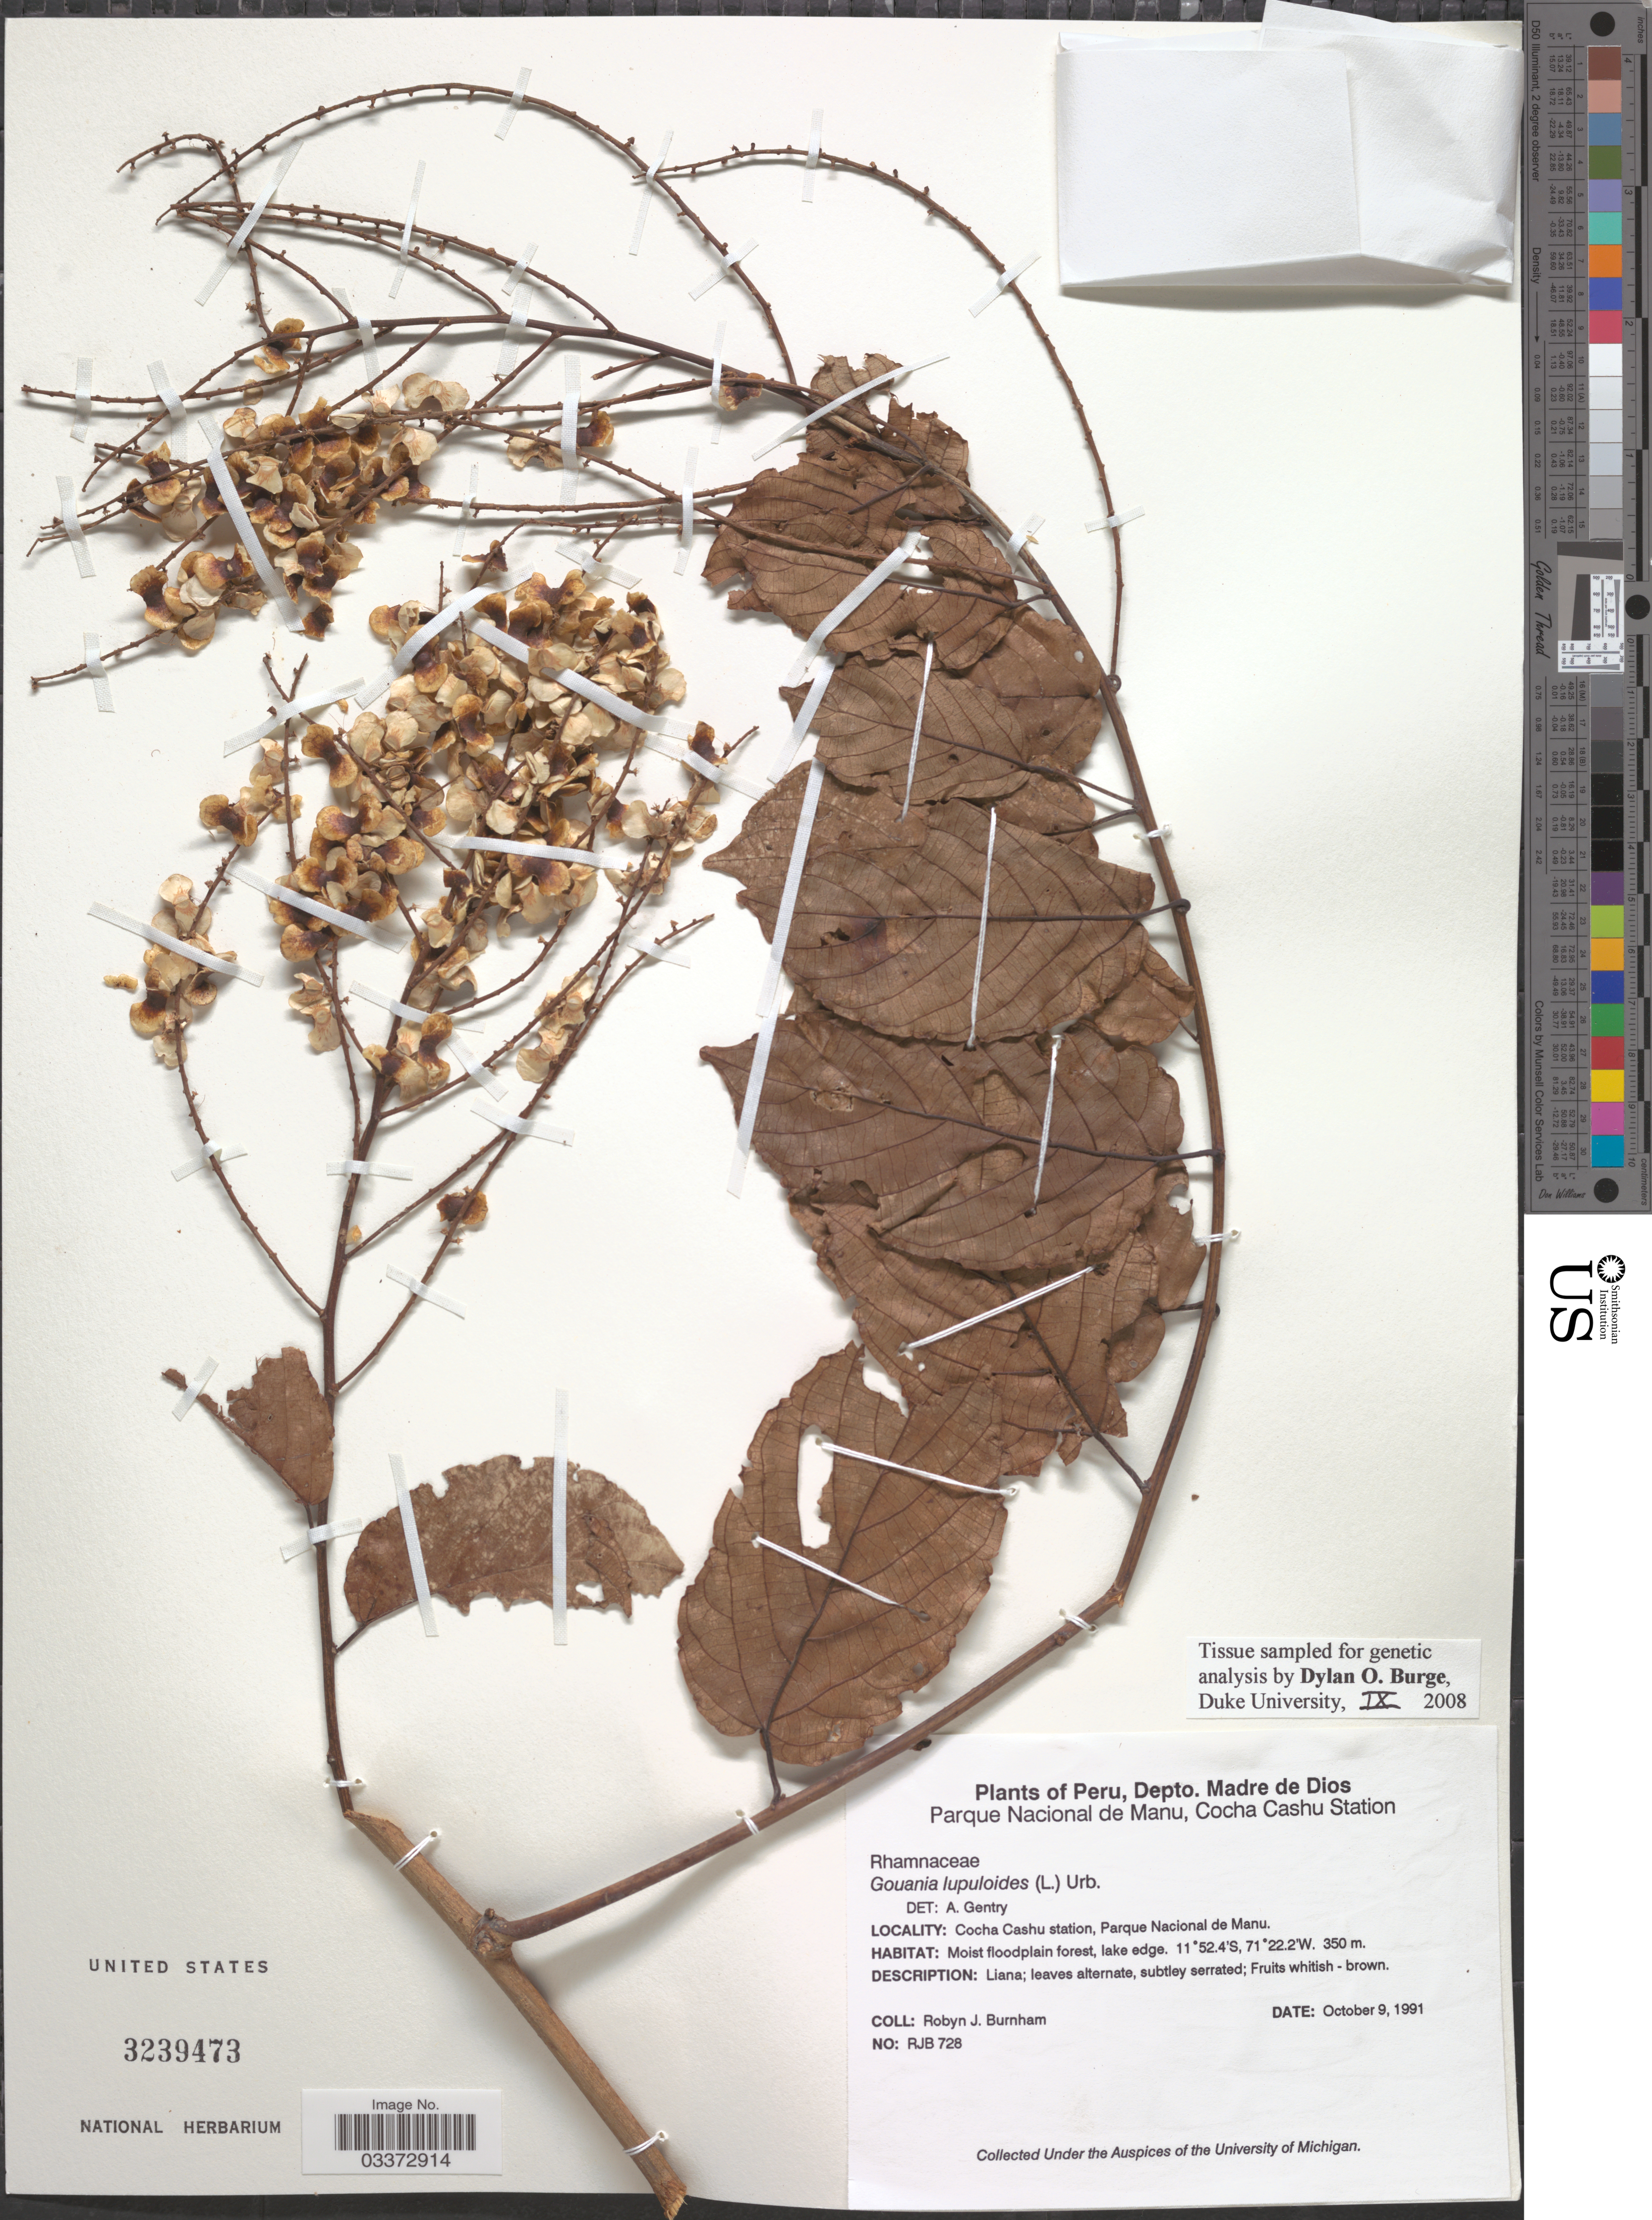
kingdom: Plantae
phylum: Tracheophyta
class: Magnoliopsida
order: Rosales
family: Rhamnaceae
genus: Gouania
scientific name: Gouania alnifolia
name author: Reissek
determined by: Figueira, Mauricio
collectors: R. J. Burnham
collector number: RJB 728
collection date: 1991-10-09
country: Peru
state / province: Madre de Dios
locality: Parque Nacional de Manu, Cocha Cashu Station. Depto. Madre de Dios.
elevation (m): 350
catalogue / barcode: US 3239473